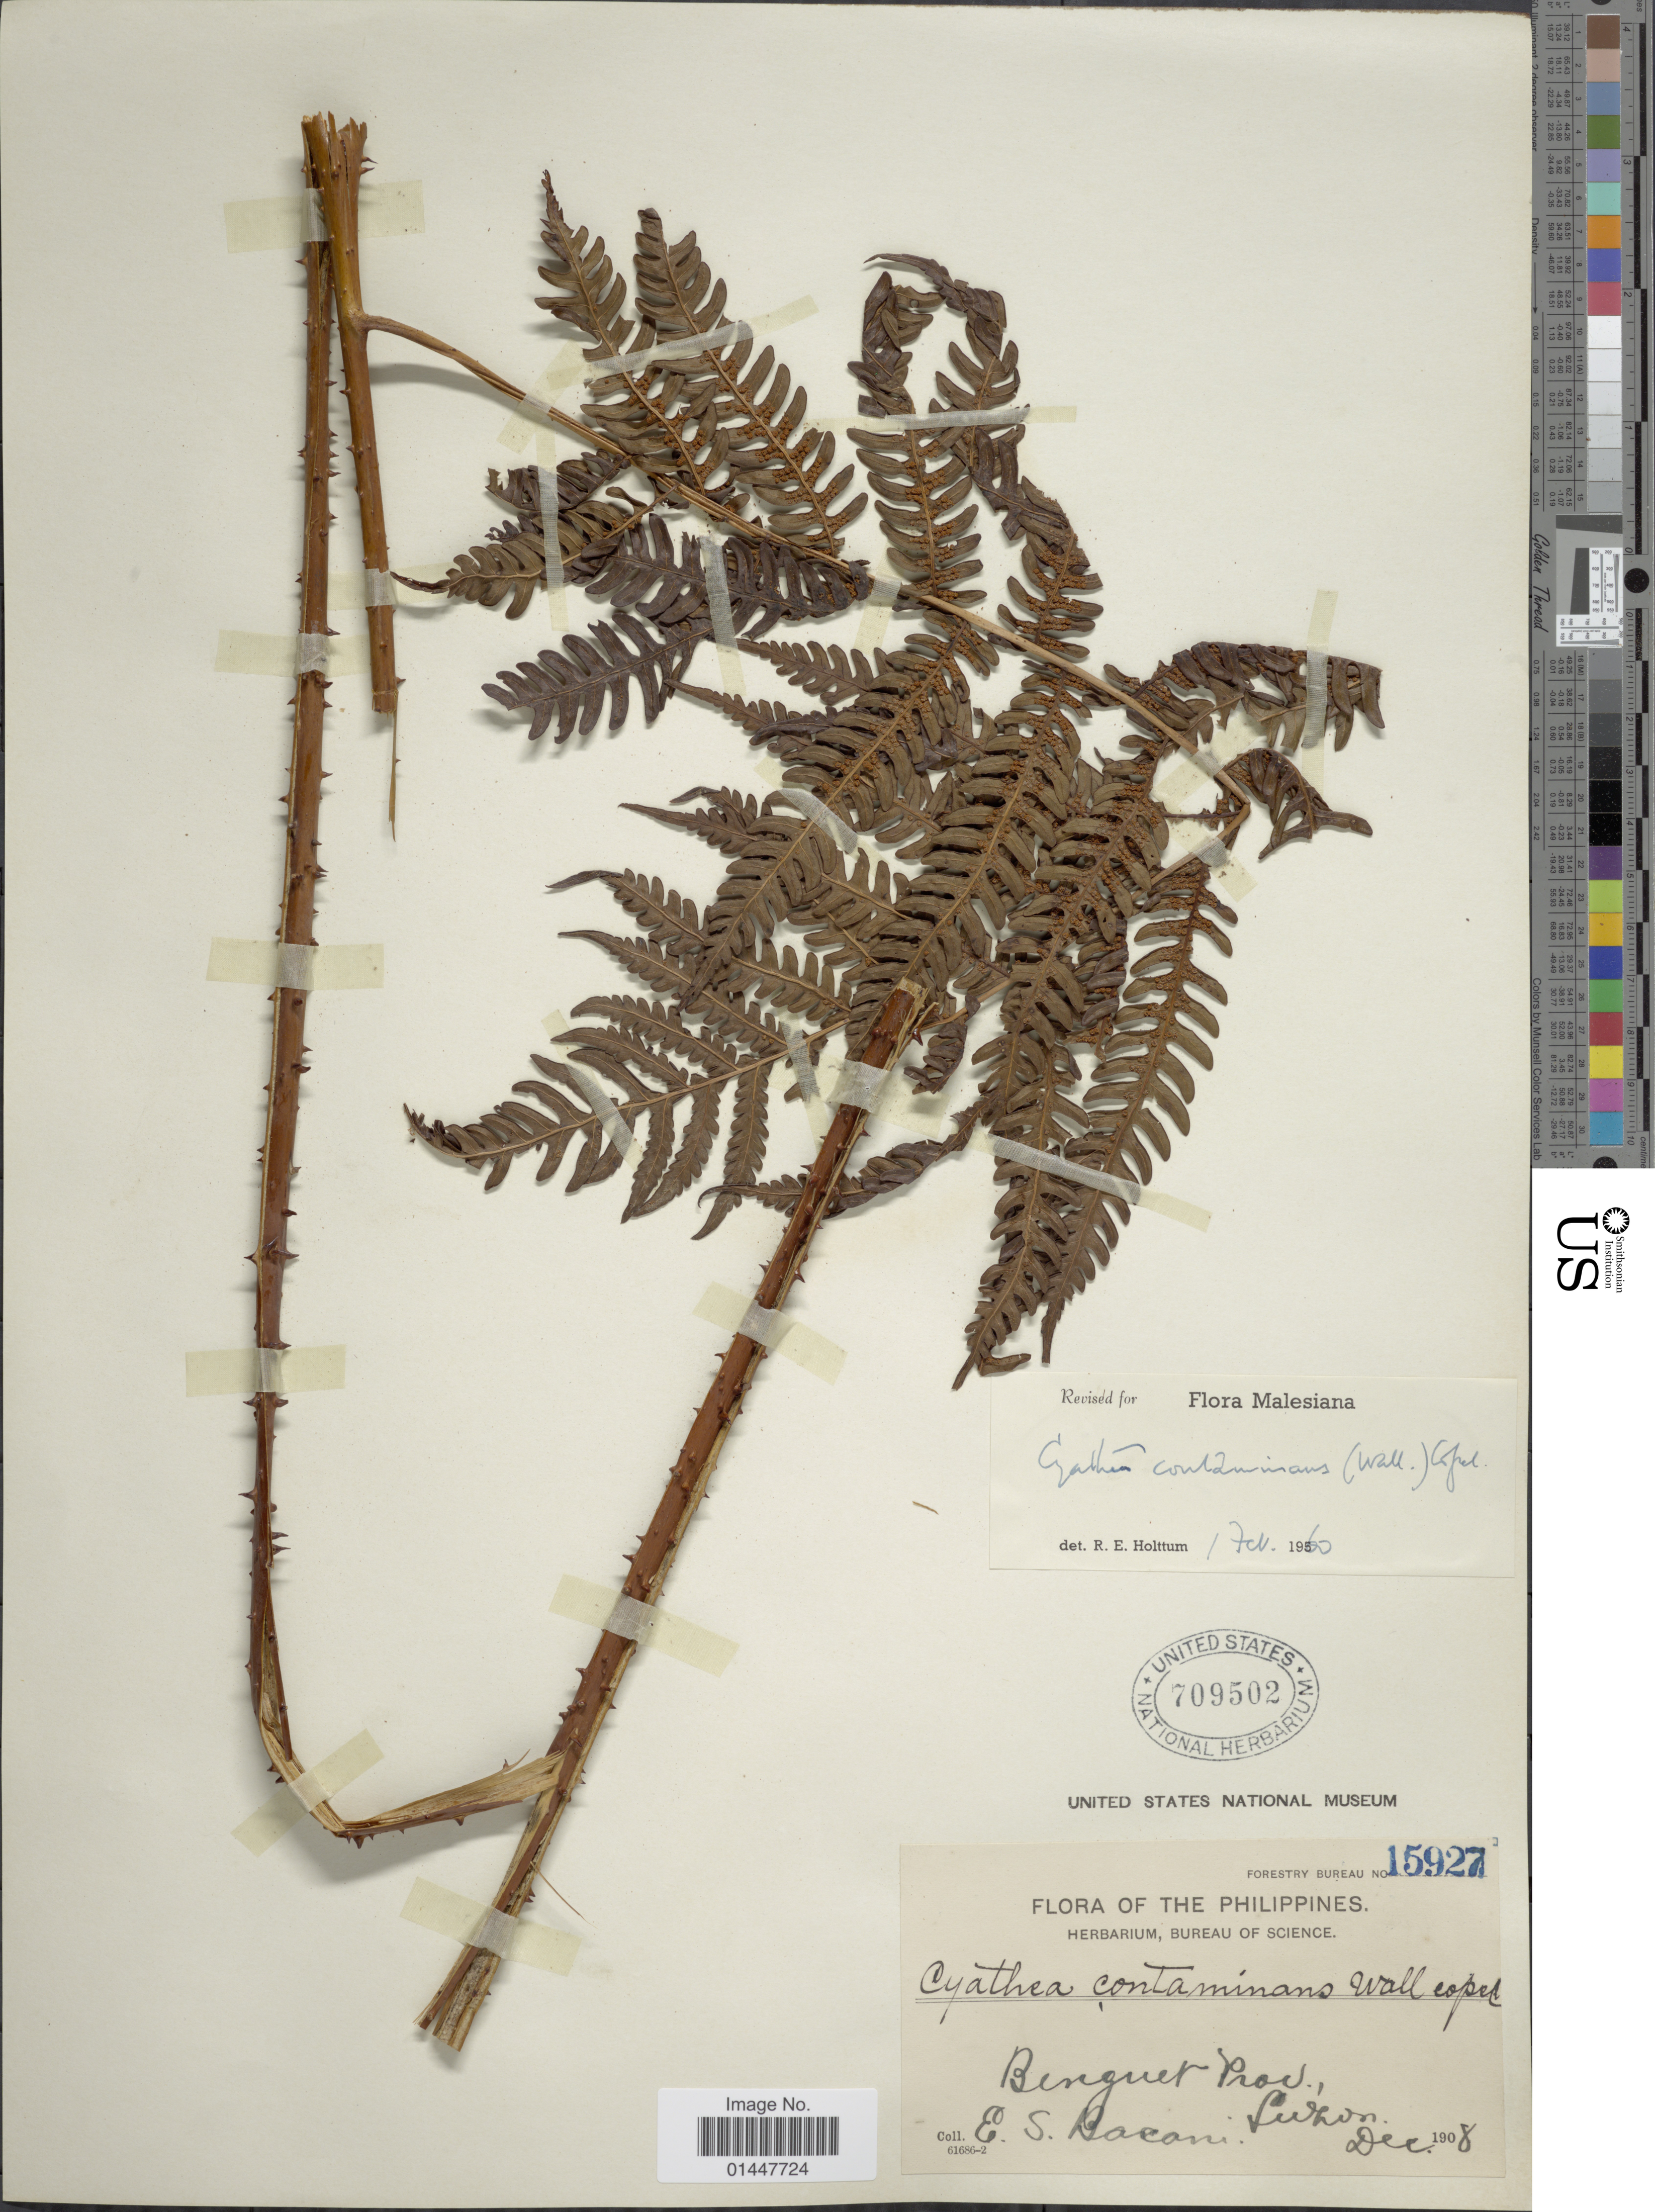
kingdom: Plantae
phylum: Tracheophyta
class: Polypodiopsida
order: Cyatheales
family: Cyatheaceae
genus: Sphaeropteris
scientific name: Sphaeropteris glauca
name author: (Blume) R.M. Tryon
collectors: E. Bacani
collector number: Forestry Bureau 15927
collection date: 1908-12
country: Philippines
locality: Benguet Prov., Luzon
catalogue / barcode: US 709502